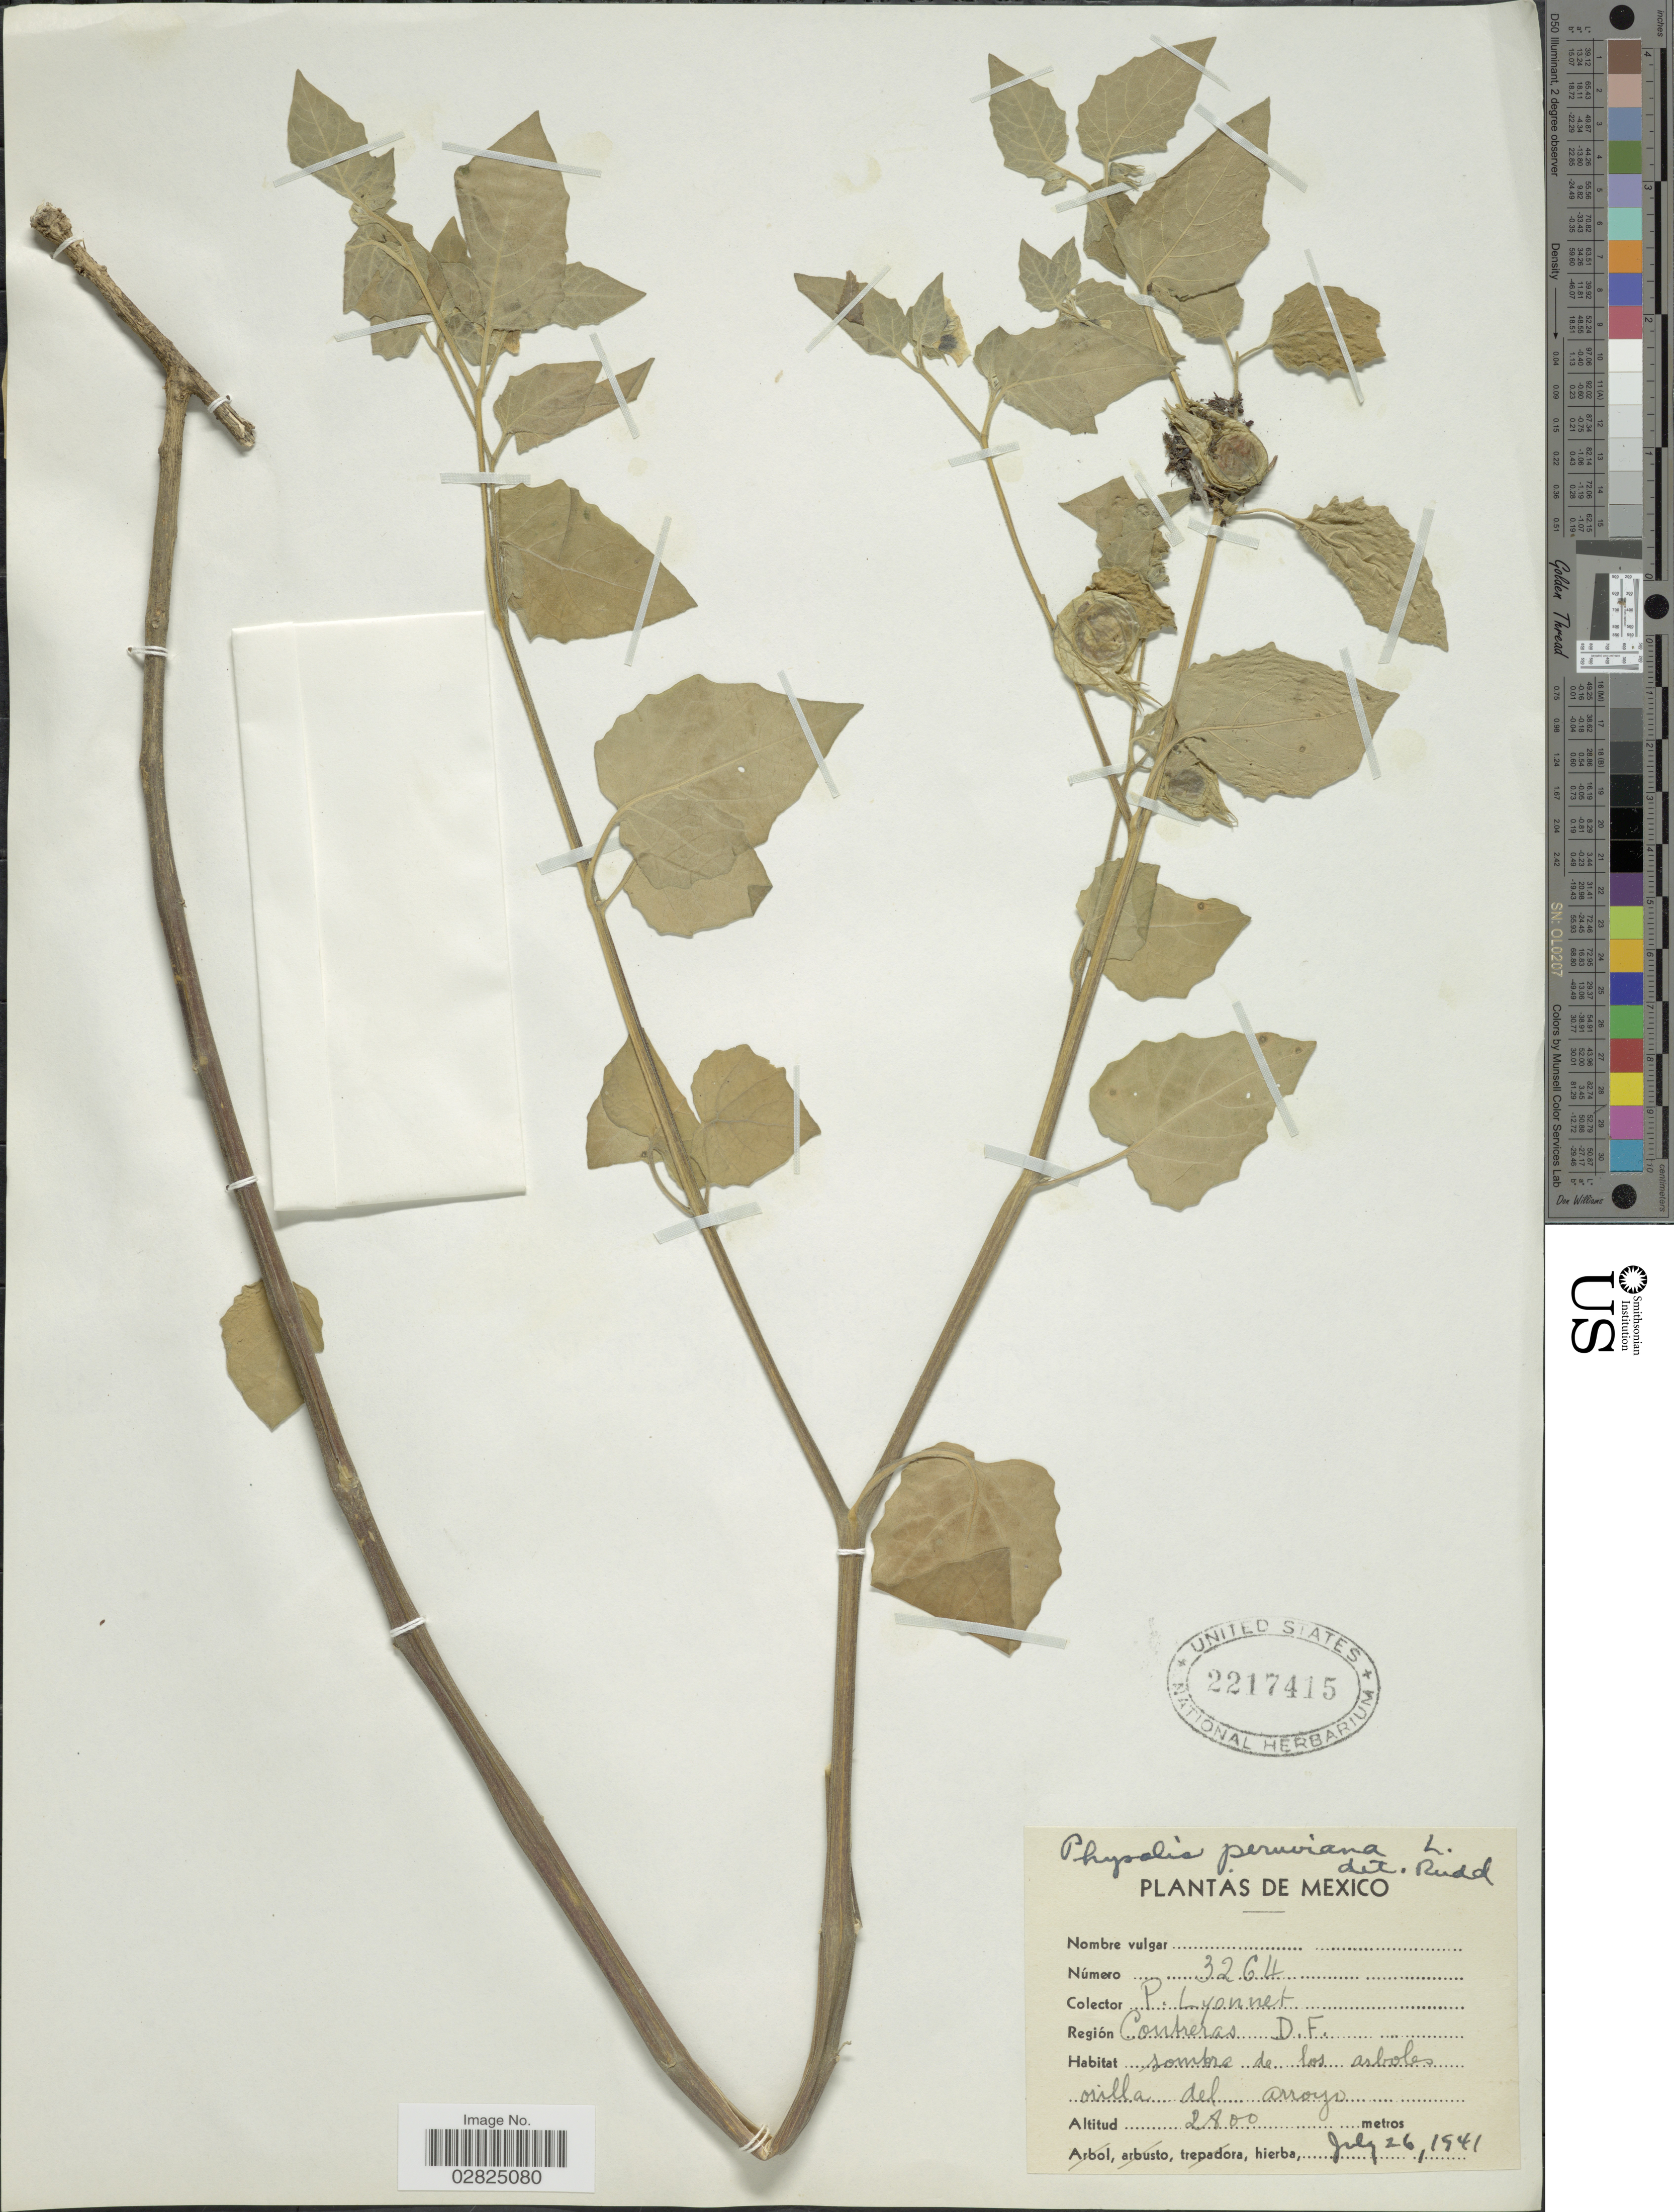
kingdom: Plantae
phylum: Tracheophyta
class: Magnoliopsida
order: Solanales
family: Solanaceae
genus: Physalis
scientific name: Physalis peruviana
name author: L.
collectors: P. Lyonnet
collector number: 3264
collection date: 1941-07-26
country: Mexico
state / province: Distrito Federal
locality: Región Contreras.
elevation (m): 2800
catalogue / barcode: US 2217415